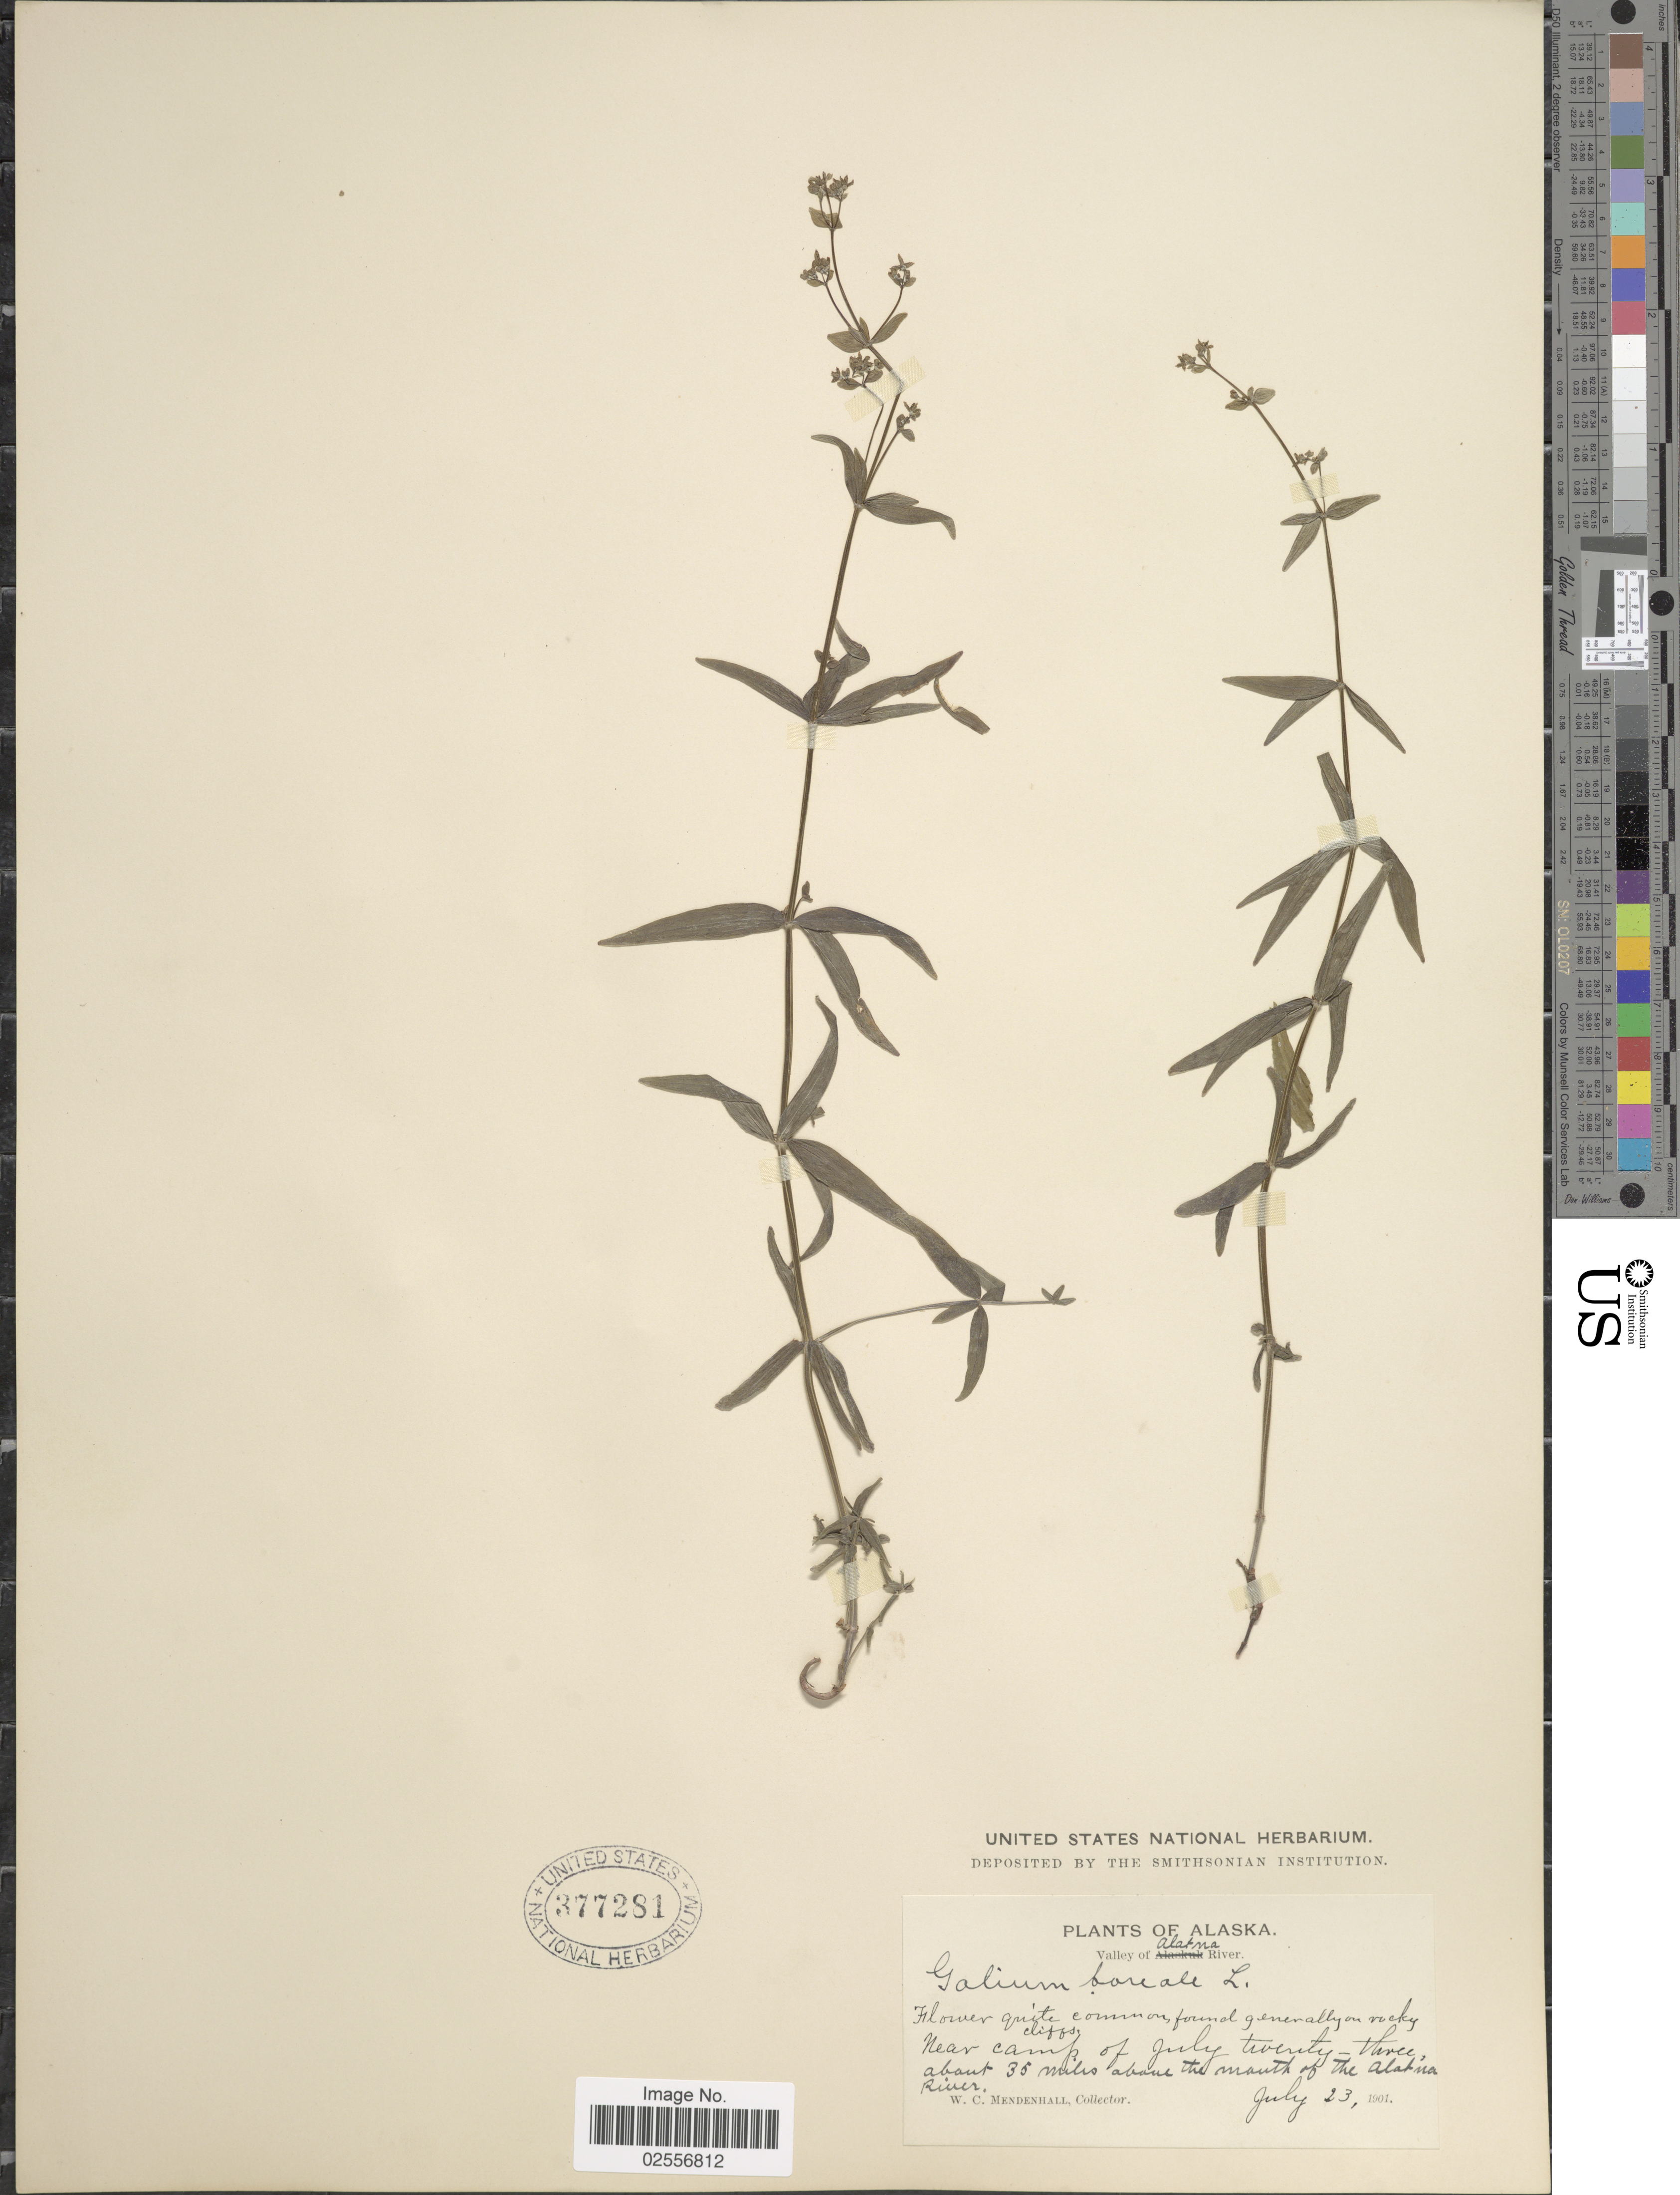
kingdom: Plantae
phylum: Tracheophyta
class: Magnoliopsida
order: Gentianales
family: Rubiaceae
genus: Galium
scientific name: Galium boreale L.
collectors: W. Mendenhall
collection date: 1901-07-23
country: United States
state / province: Alaska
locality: Valley of Alatna River. Near camp of July twenty-three, about 35 miles above the mouth of the Alatna River.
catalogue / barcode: US 377281